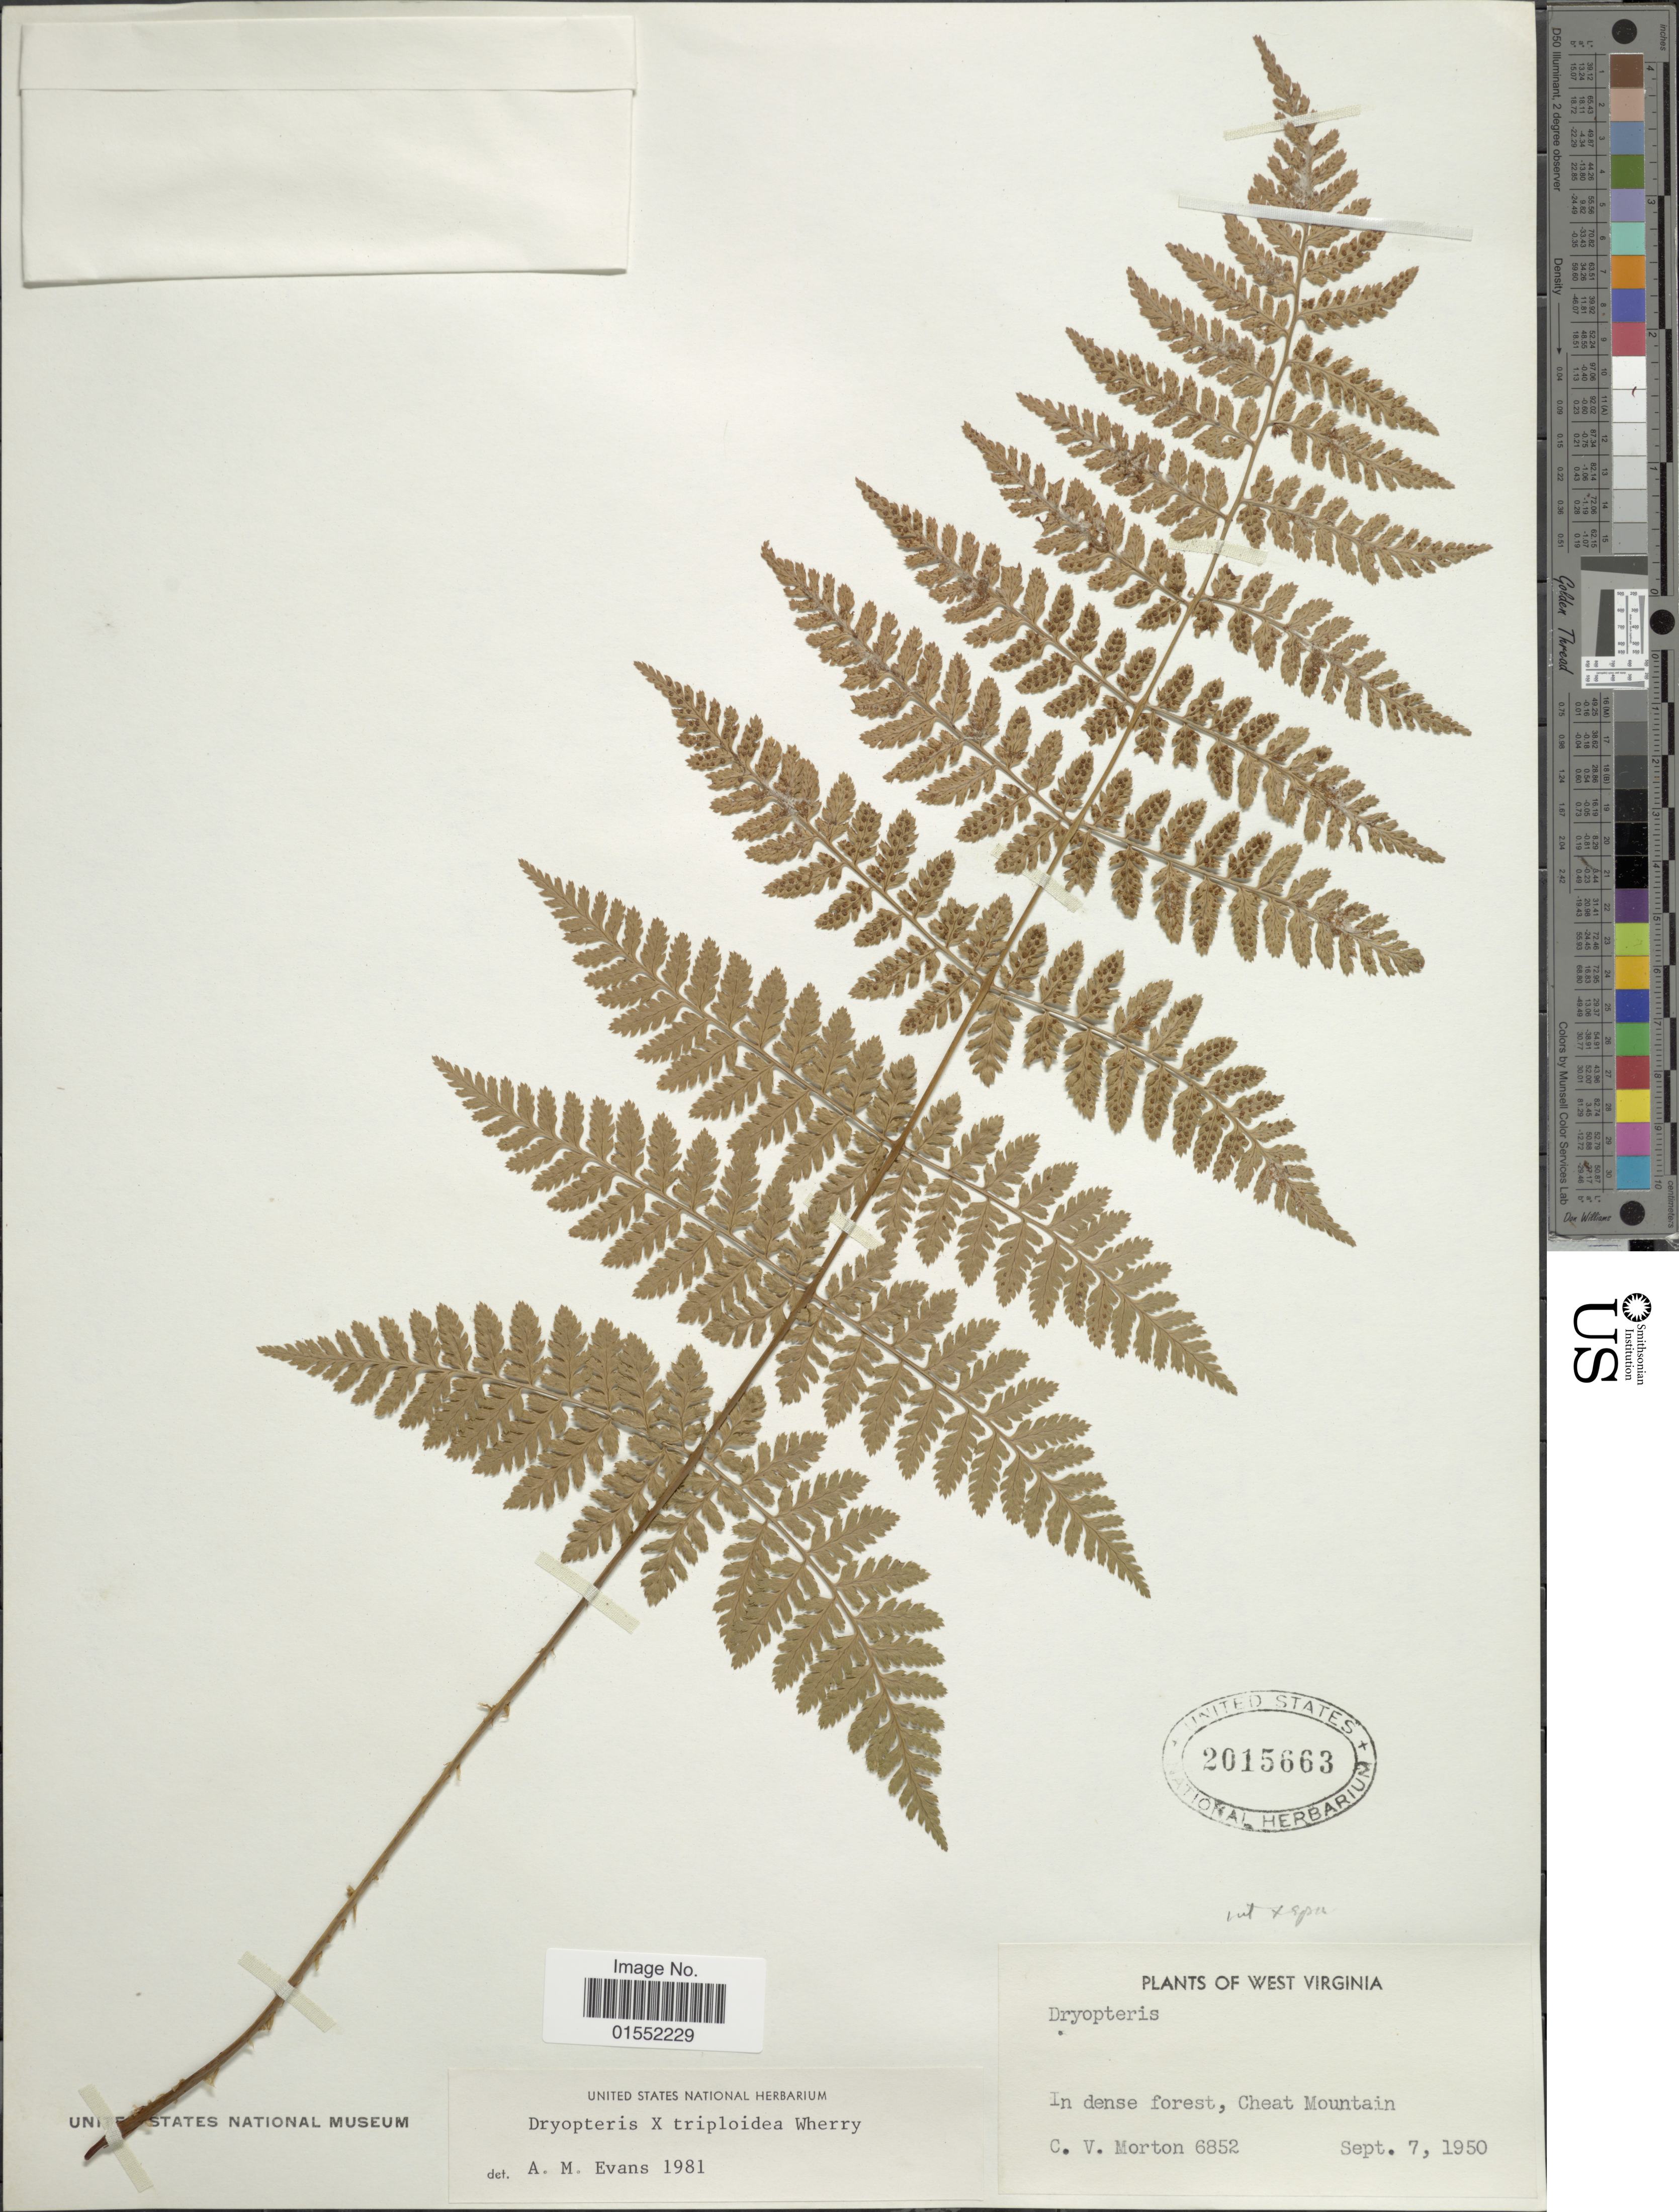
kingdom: Plantae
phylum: Tracheophyta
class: Polypodiopsida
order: Polypodiales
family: Dryopteridaceae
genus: Dryopteris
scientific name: Dryopteris x triploidea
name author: Wherry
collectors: C. V. Morton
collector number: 6852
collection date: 1950-09-07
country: United States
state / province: West Virginia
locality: In dense forest, Cheat Mountain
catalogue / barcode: US 2015663